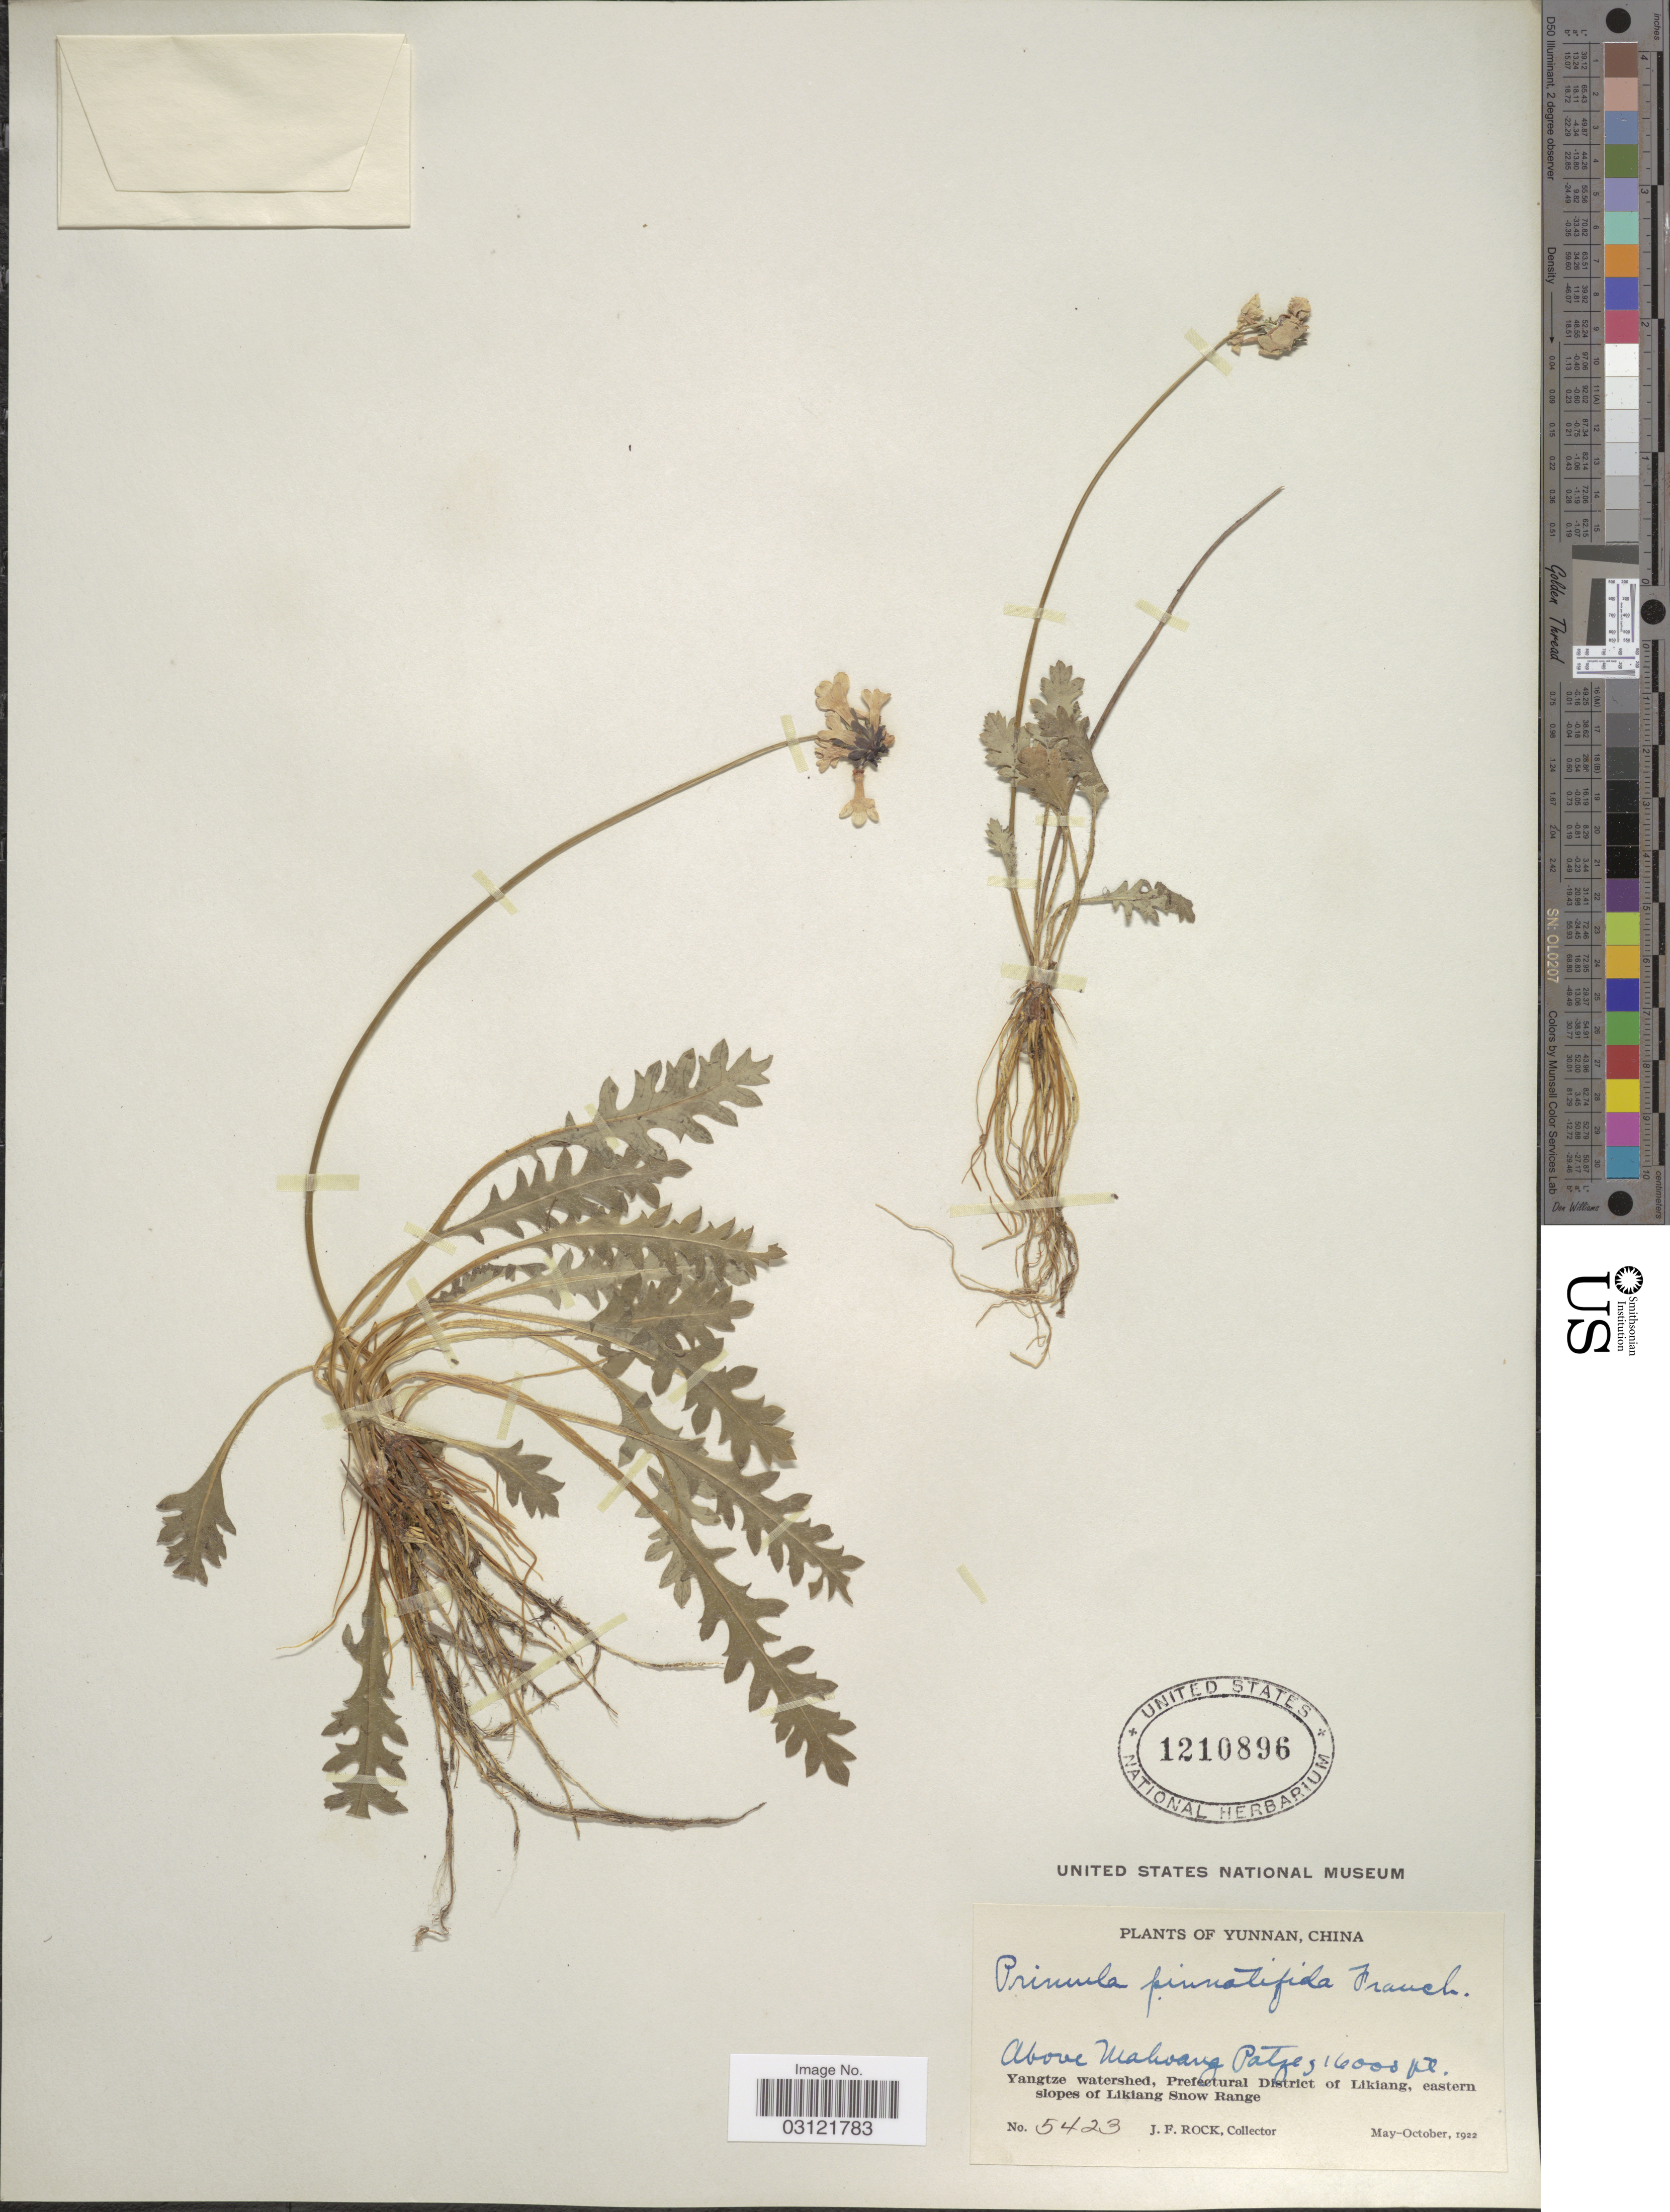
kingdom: Plantae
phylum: Tracheophyta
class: Magnoliopsida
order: Ericales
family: Primulaceae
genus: Primula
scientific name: Primula pinnatifida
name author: Franch.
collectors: J. Rock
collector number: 5423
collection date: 1922-05/1922-10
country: China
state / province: Yunnan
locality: Above Makoang Patze. Yangtze watershed, Prefectural District of Likiang, eastern slopes of Likiang Snow Range.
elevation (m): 4877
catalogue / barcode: US 1210896